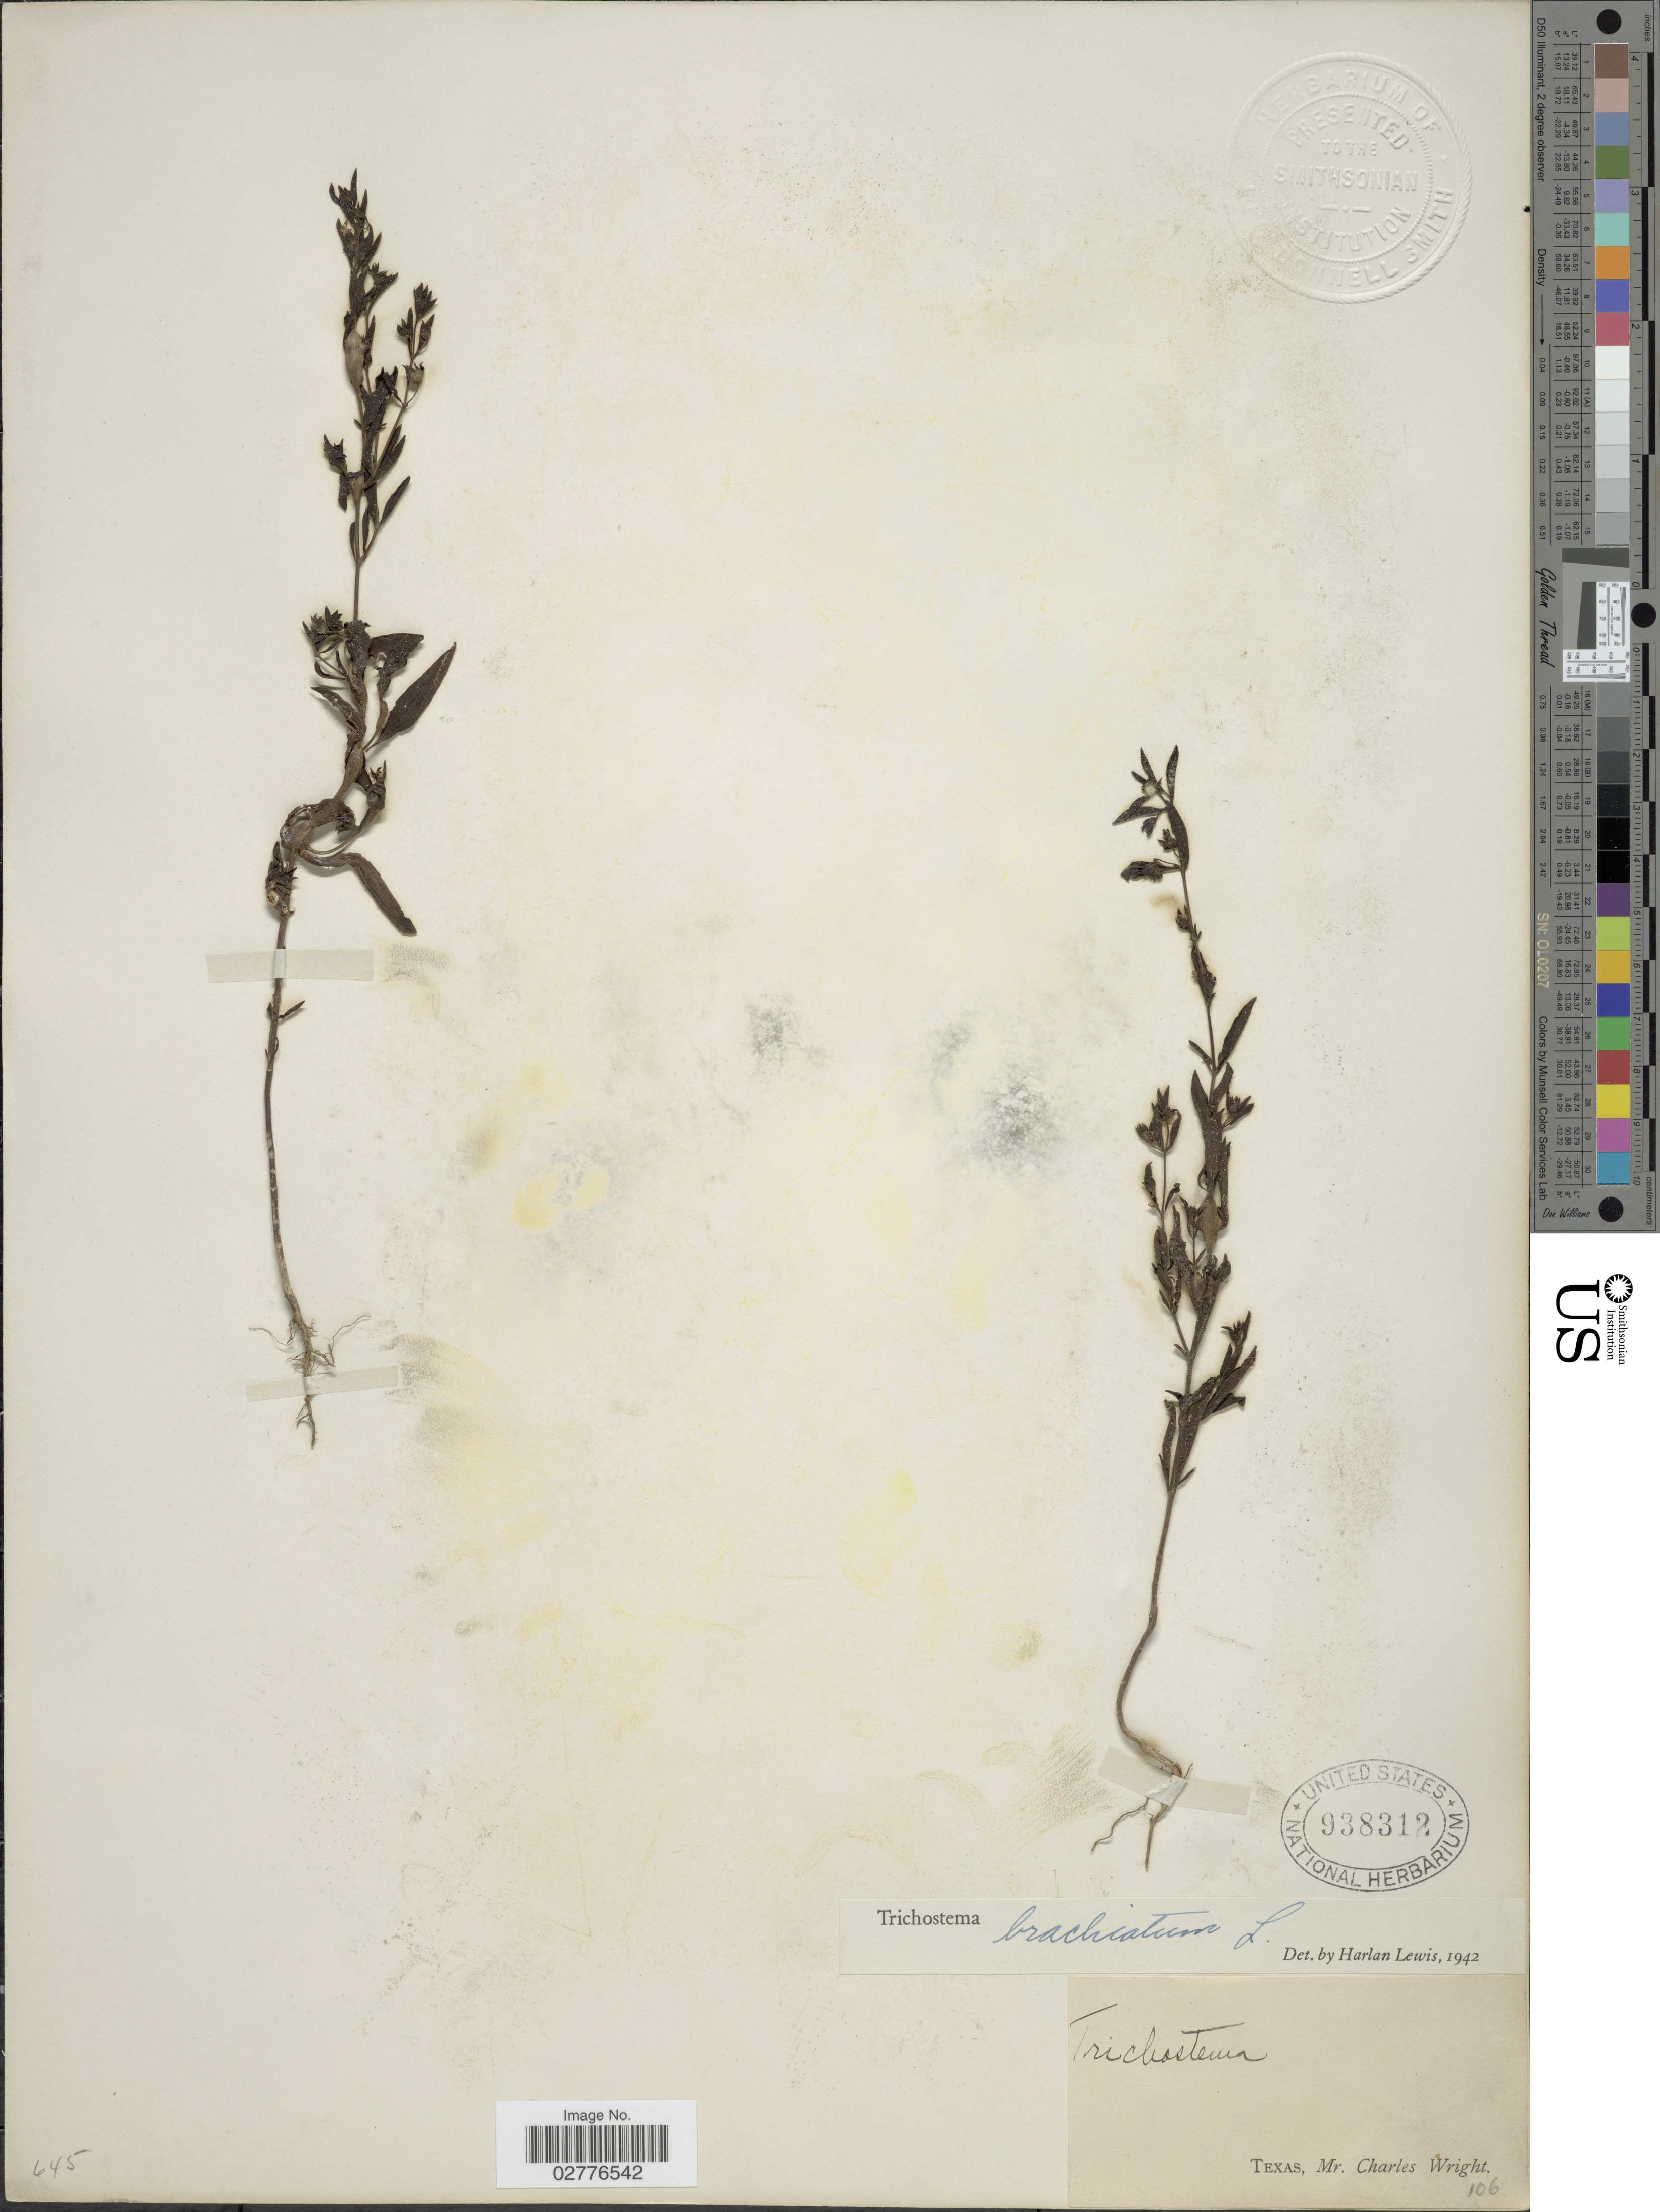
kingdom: Plantae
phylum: Tracheophyta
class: Magnoliopsida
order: Lamiales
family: Lamiaceae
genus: Trichostema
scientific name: Trichostema brachiatum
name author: L.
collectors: C. Wright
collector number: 106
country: United States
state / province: Texas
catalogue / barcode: US 938312